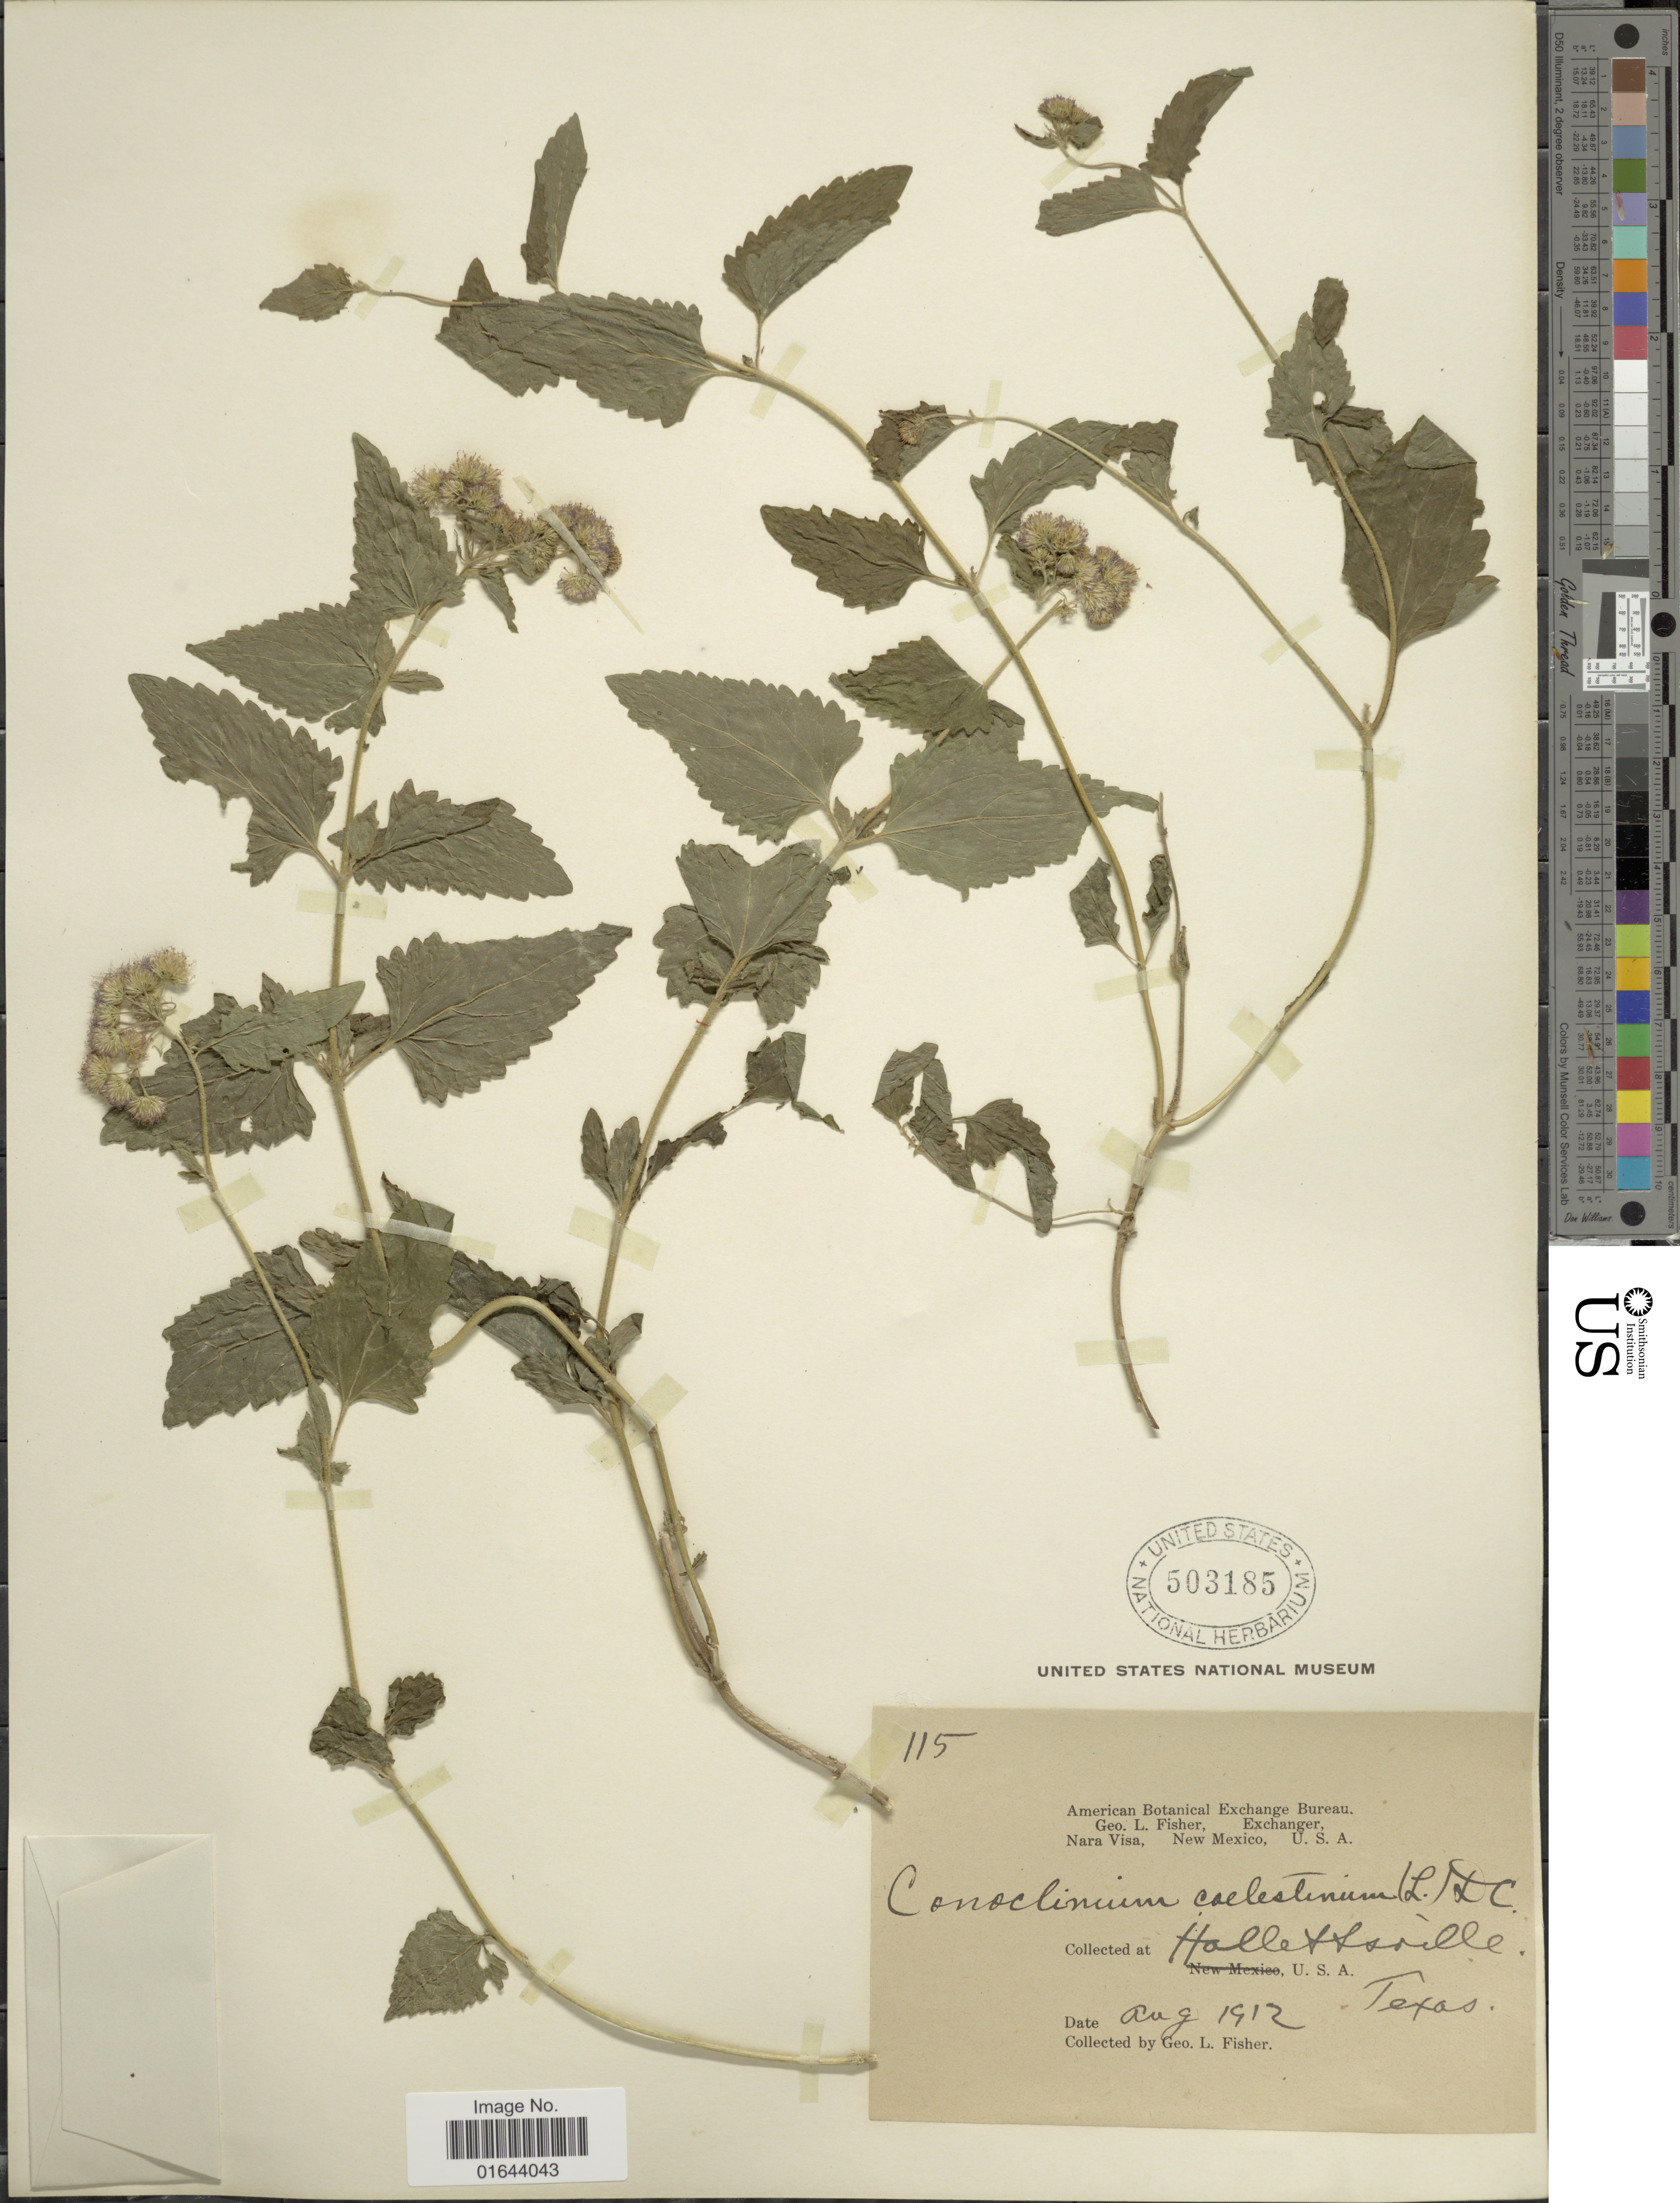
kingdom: Plantae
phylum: Tracheophyta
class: Magnoliopsida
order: Asterales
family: Asteraceae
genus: Conoclinium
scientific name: Conoclinium coelestinum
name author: (L.) DC.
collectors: G. L. Fisher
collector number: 115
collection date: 1912-08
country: United States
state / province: Texas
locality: Hallettsville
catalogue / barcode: US 503185